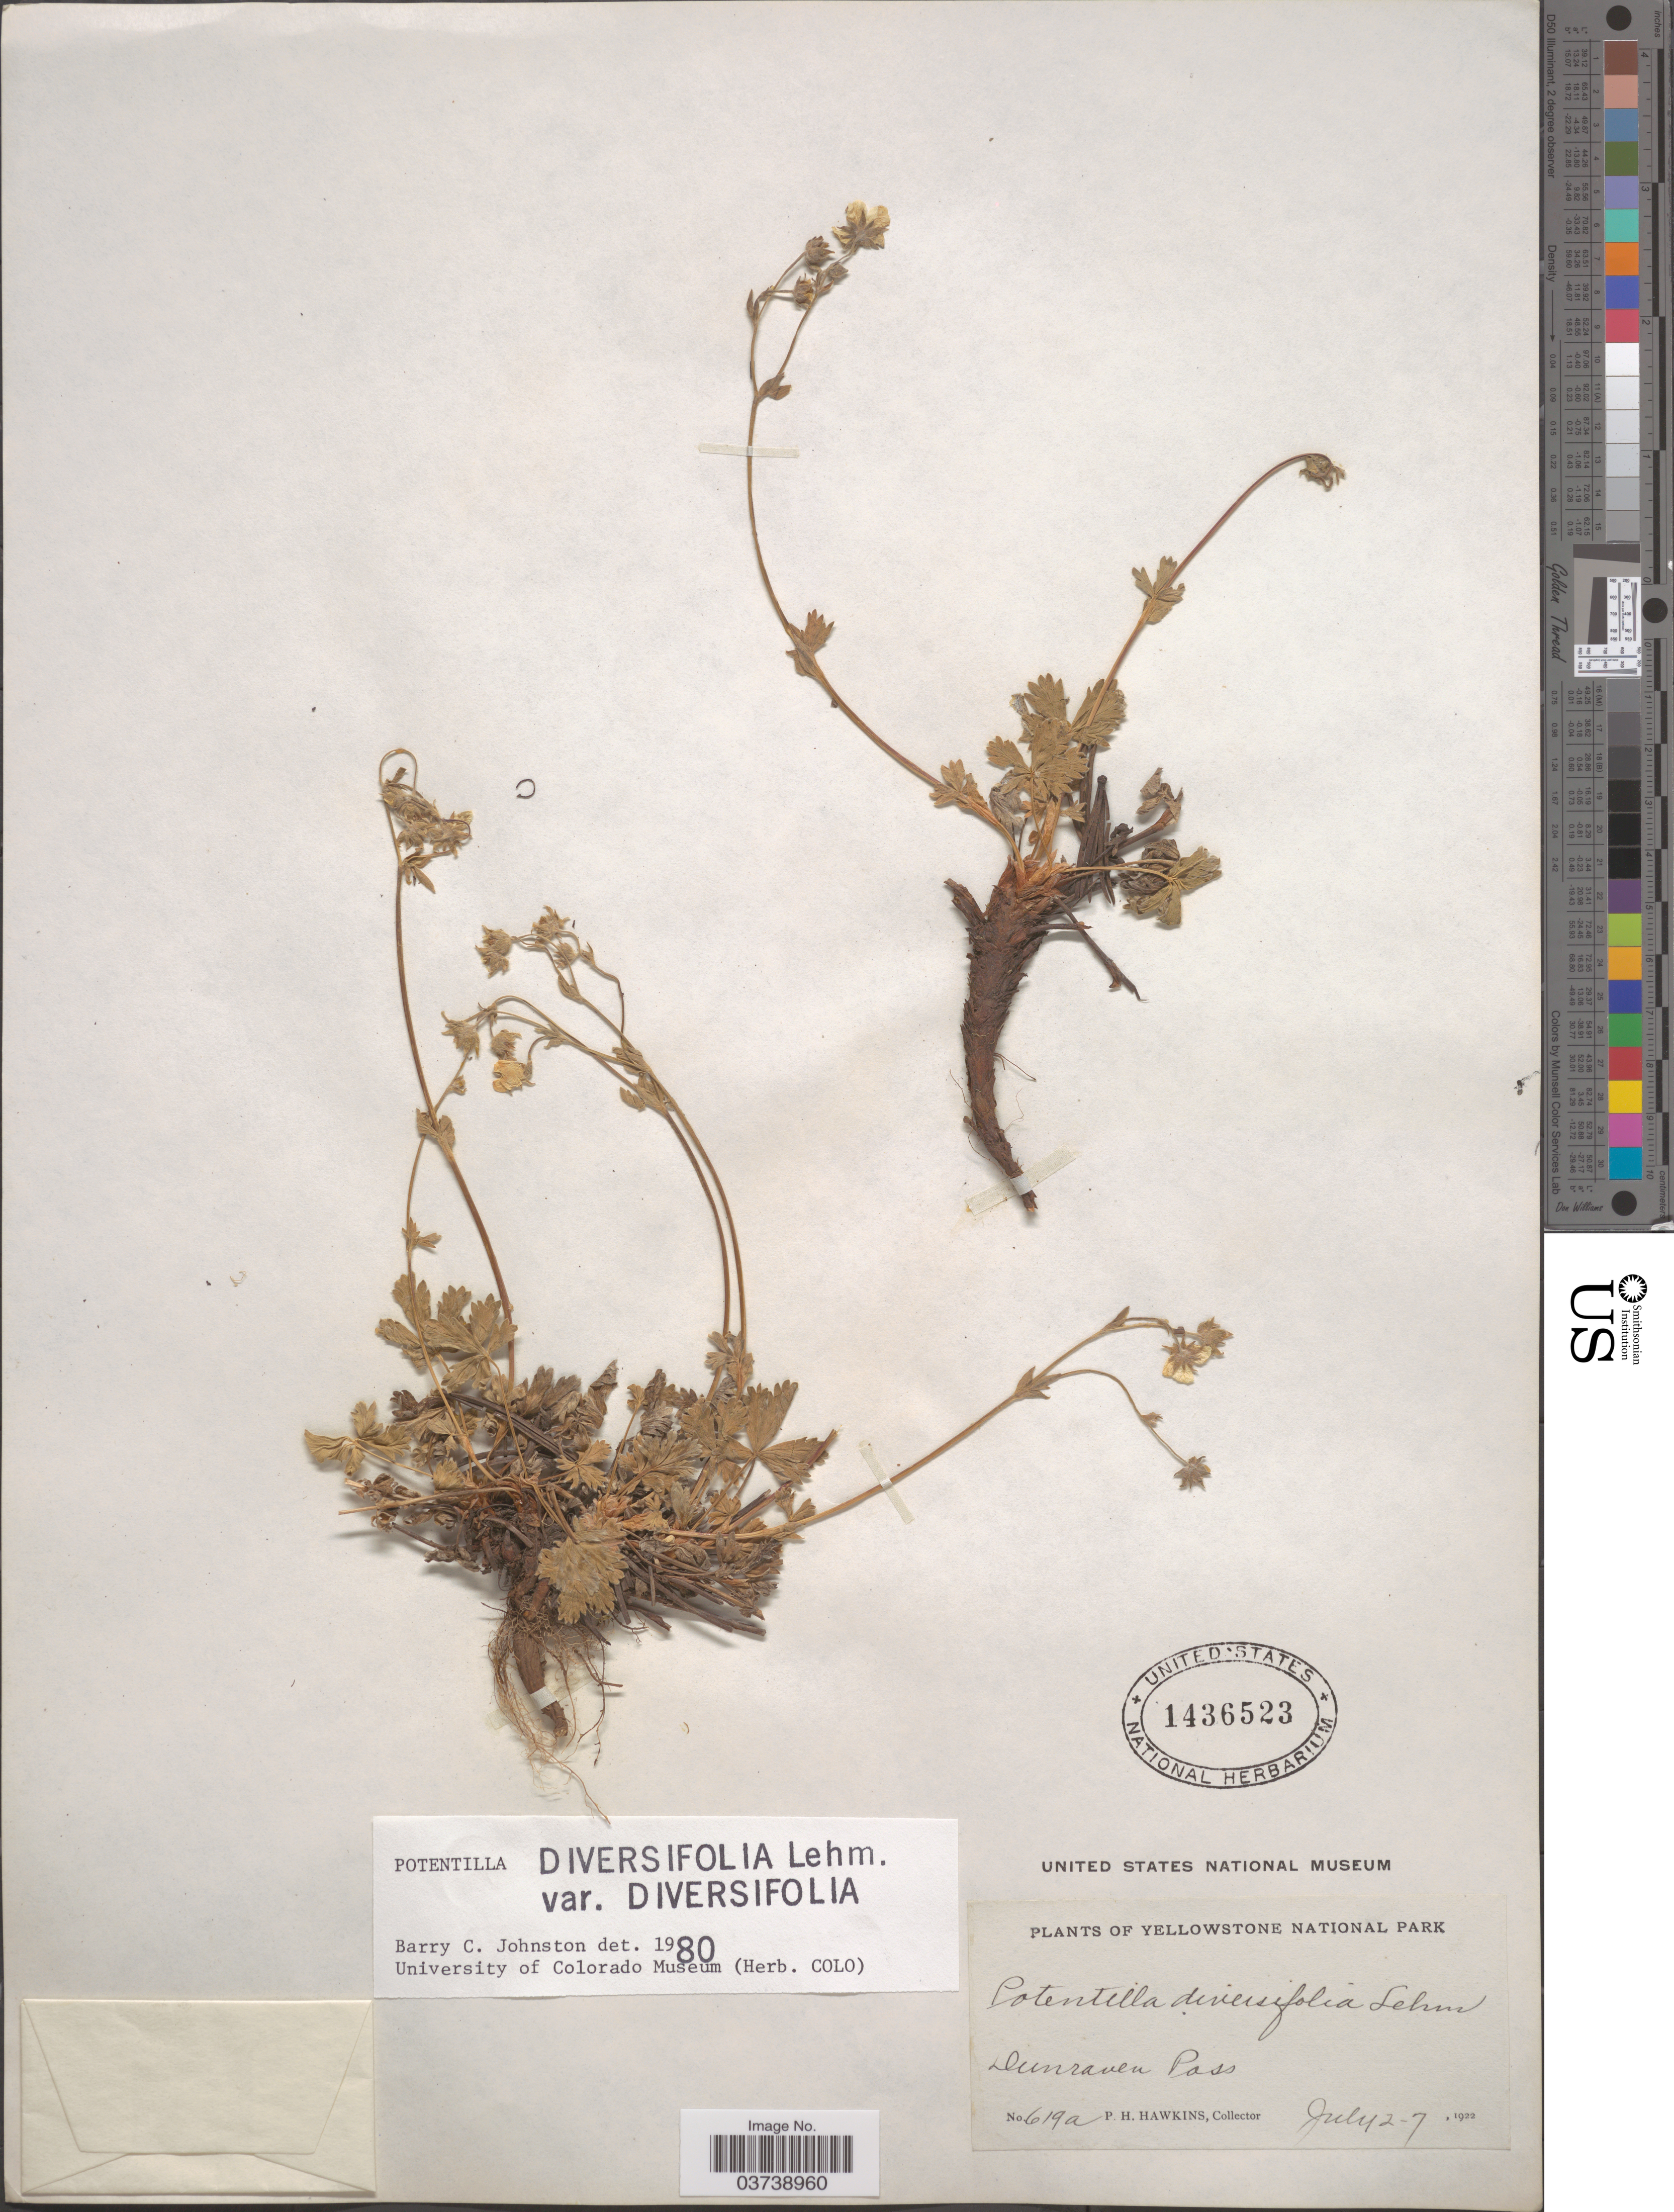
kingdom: Plantae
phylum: Tracheophyta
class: Magnoliopsida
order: Rosales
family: Rosaceae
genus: Potentilla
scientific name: Potentilla diversifolia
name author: Lehm.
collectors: P. Hawkins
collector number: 619a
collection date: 1922-07-02/1922-07-07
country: United States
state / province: Wyoming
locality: Yellowstone National Park. Dunraven Pass.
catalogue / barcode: US 1436523